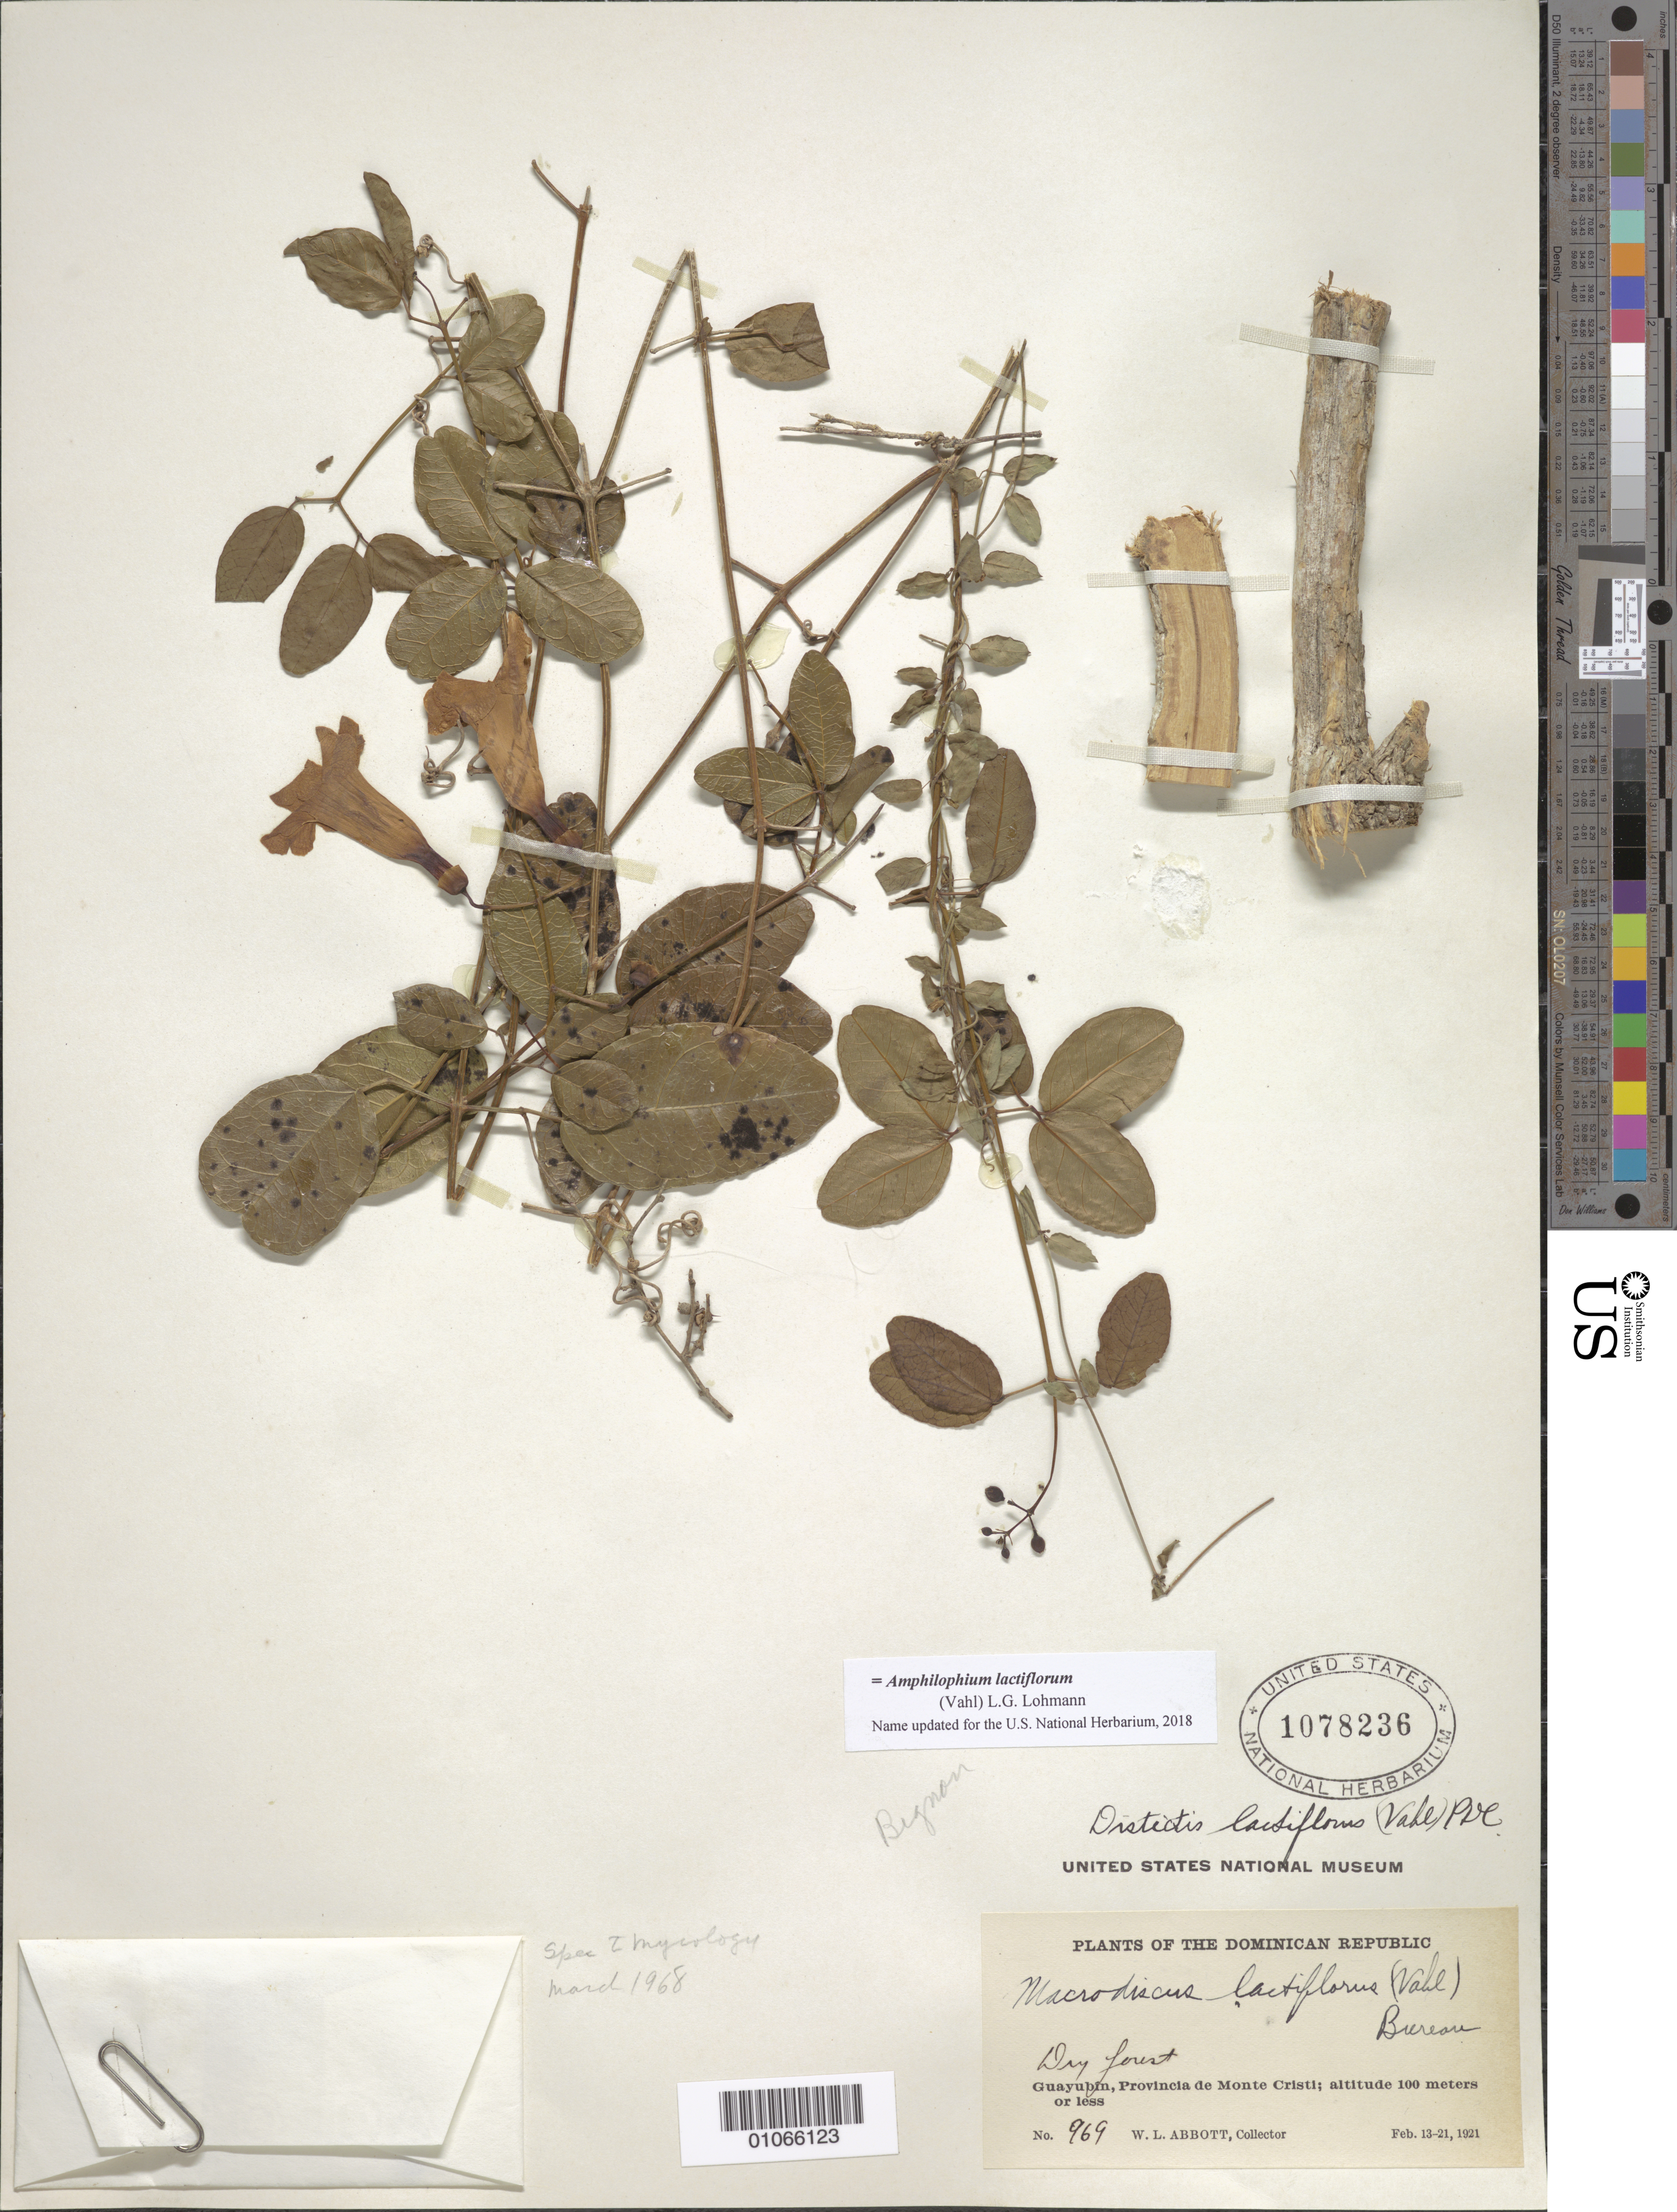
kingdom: Plantae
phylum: Tracheophyta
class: Magnoliopsida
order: Lamiales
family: Bignoniaceae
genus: Amphilophium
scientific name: Amphilophium lactiflorum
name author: (Vahl) L.G. Lohmann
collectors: W. L. Abbott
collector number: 969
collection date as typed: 13 Feb 1921 to 21 Feb 1921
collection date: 1921-02-13/1921-02-21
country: Dominican Republic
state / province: Monte Cristi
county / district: Monción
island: Hispaniola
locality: Guayabin. Dry forest.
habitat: Dry forest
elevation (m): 0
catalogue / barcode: US 1078236